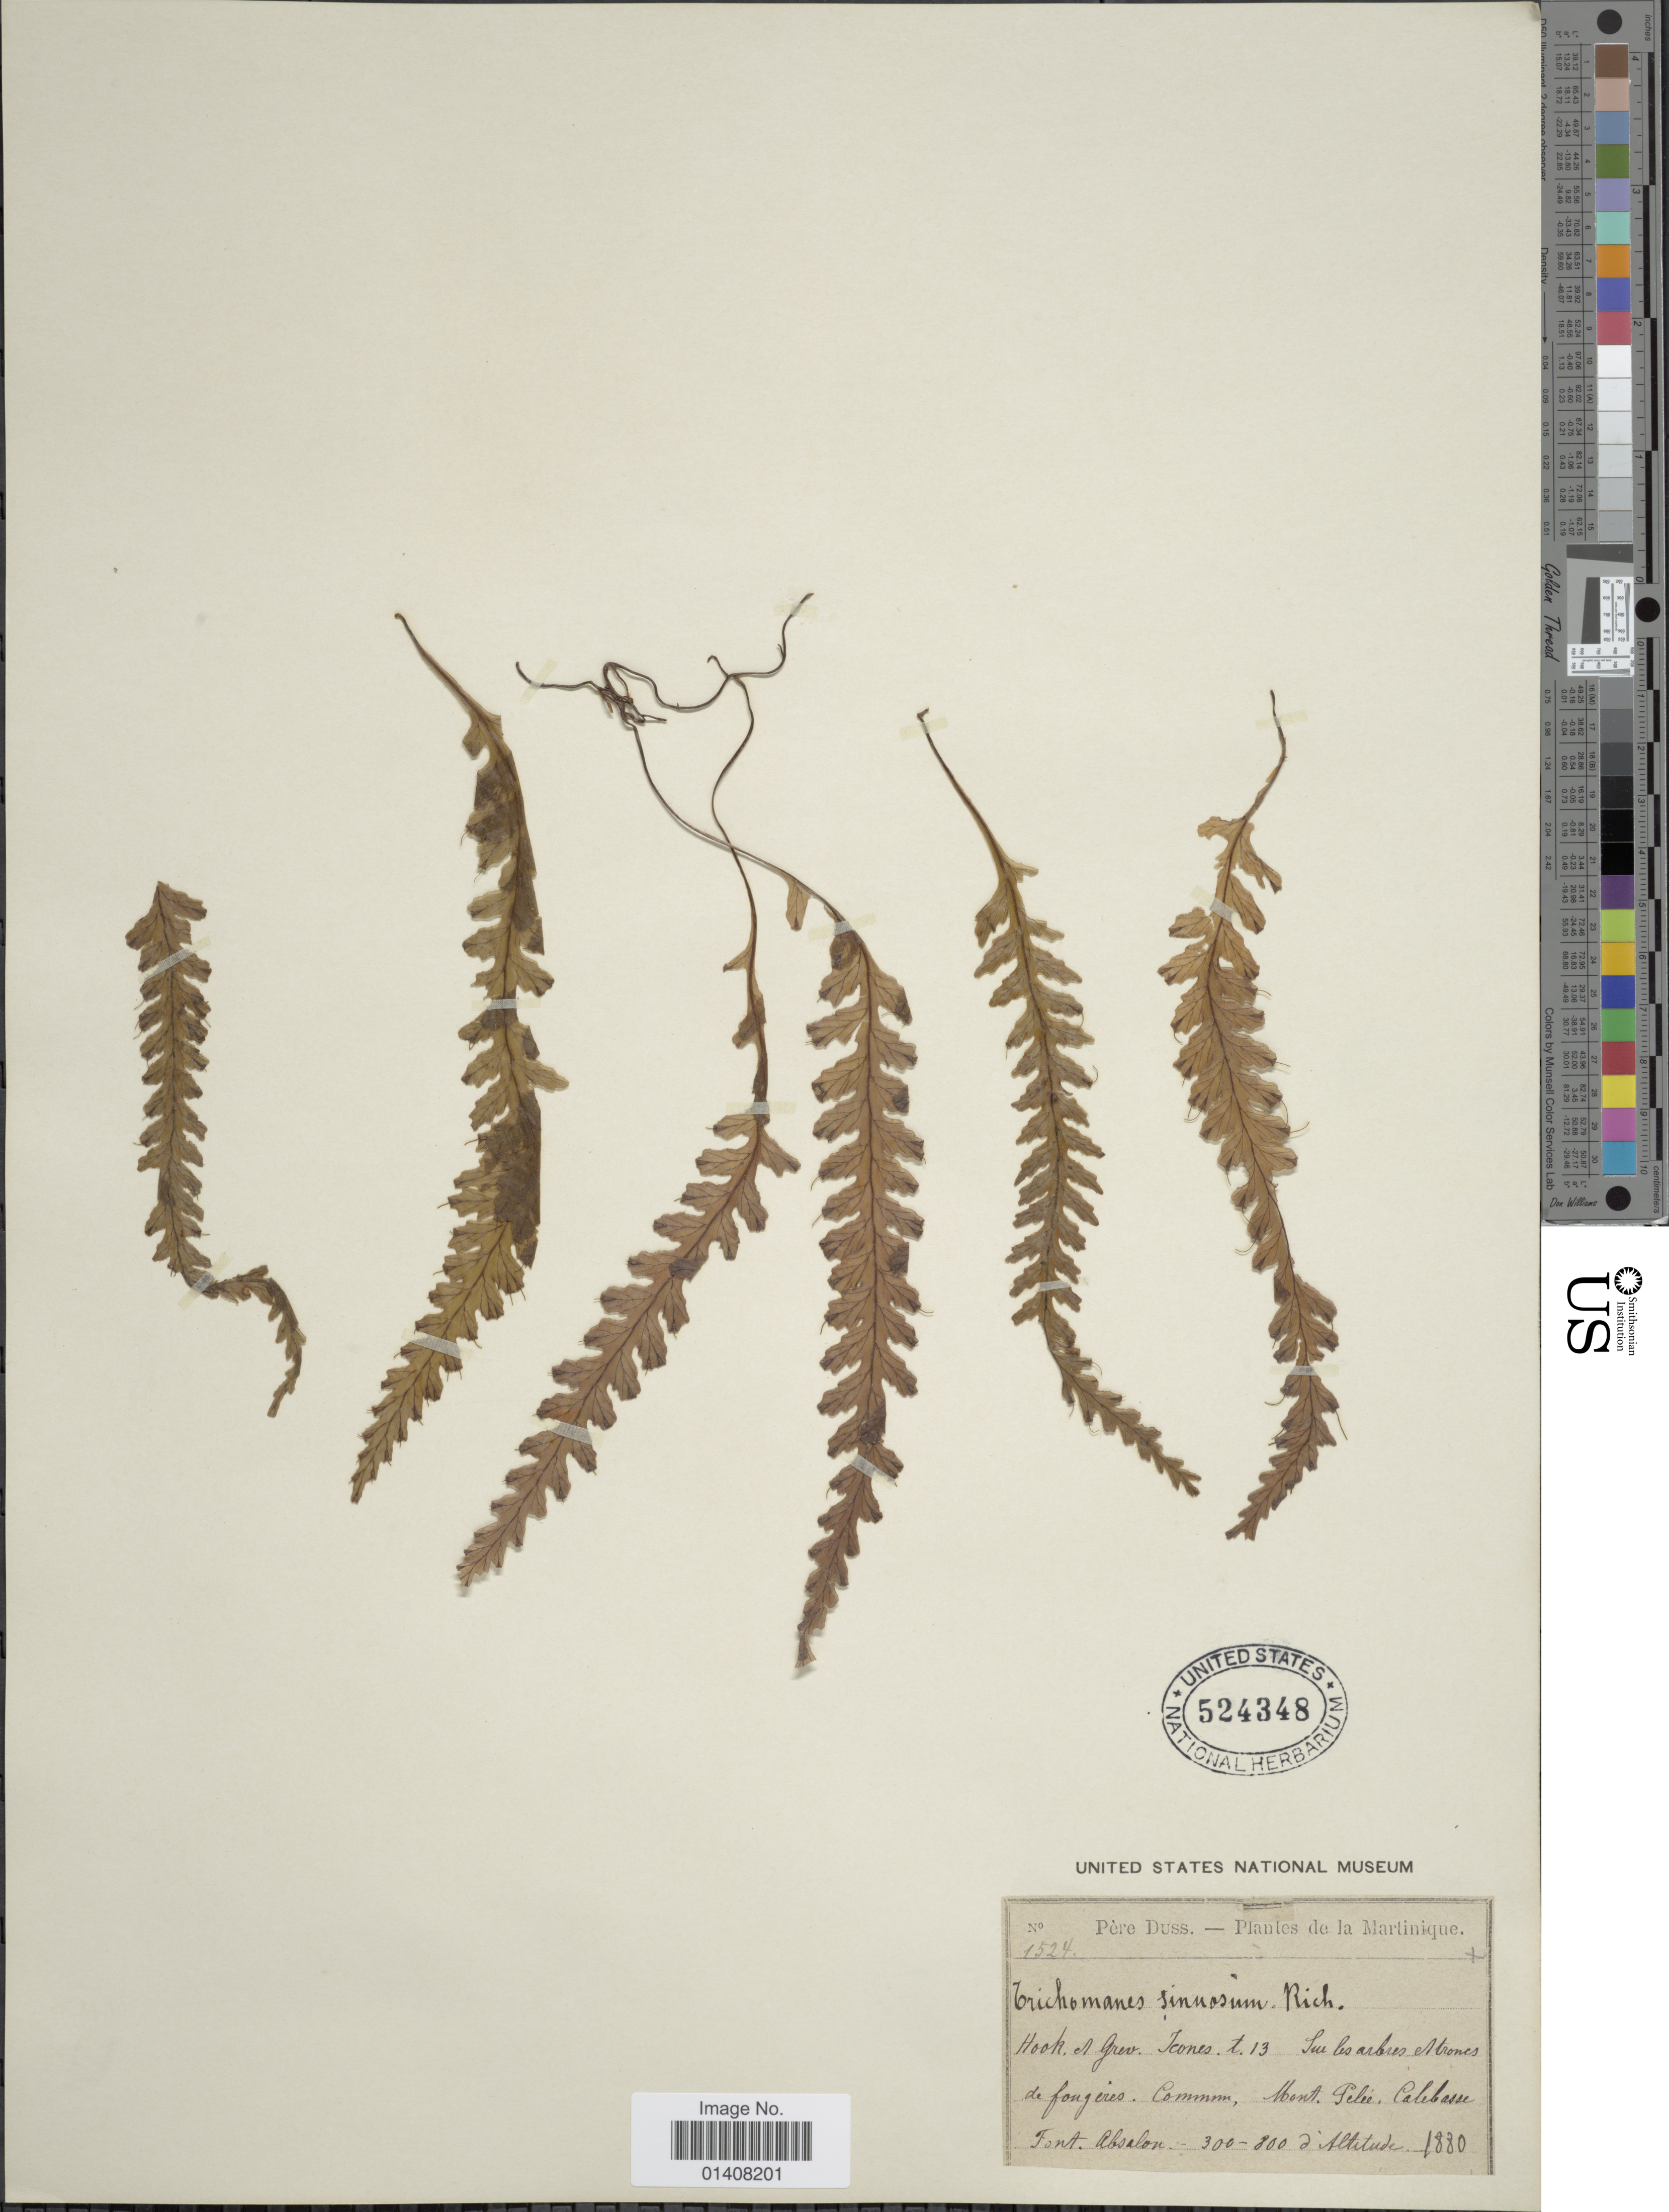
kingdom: Plantae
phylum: Tracheophyta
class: Polypodiopsida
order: Hymenophyllales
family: Hymenophyllaceae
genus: Trichomanes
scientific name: Trichomanes polypodioides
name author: L.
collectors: Père Duss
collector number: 1524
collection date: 1880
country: Martinique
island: Martinique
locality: Sur les arbres et troncs de fougères, Mont Pelée Calebasse, Font. Absalon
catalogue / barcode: US 524348